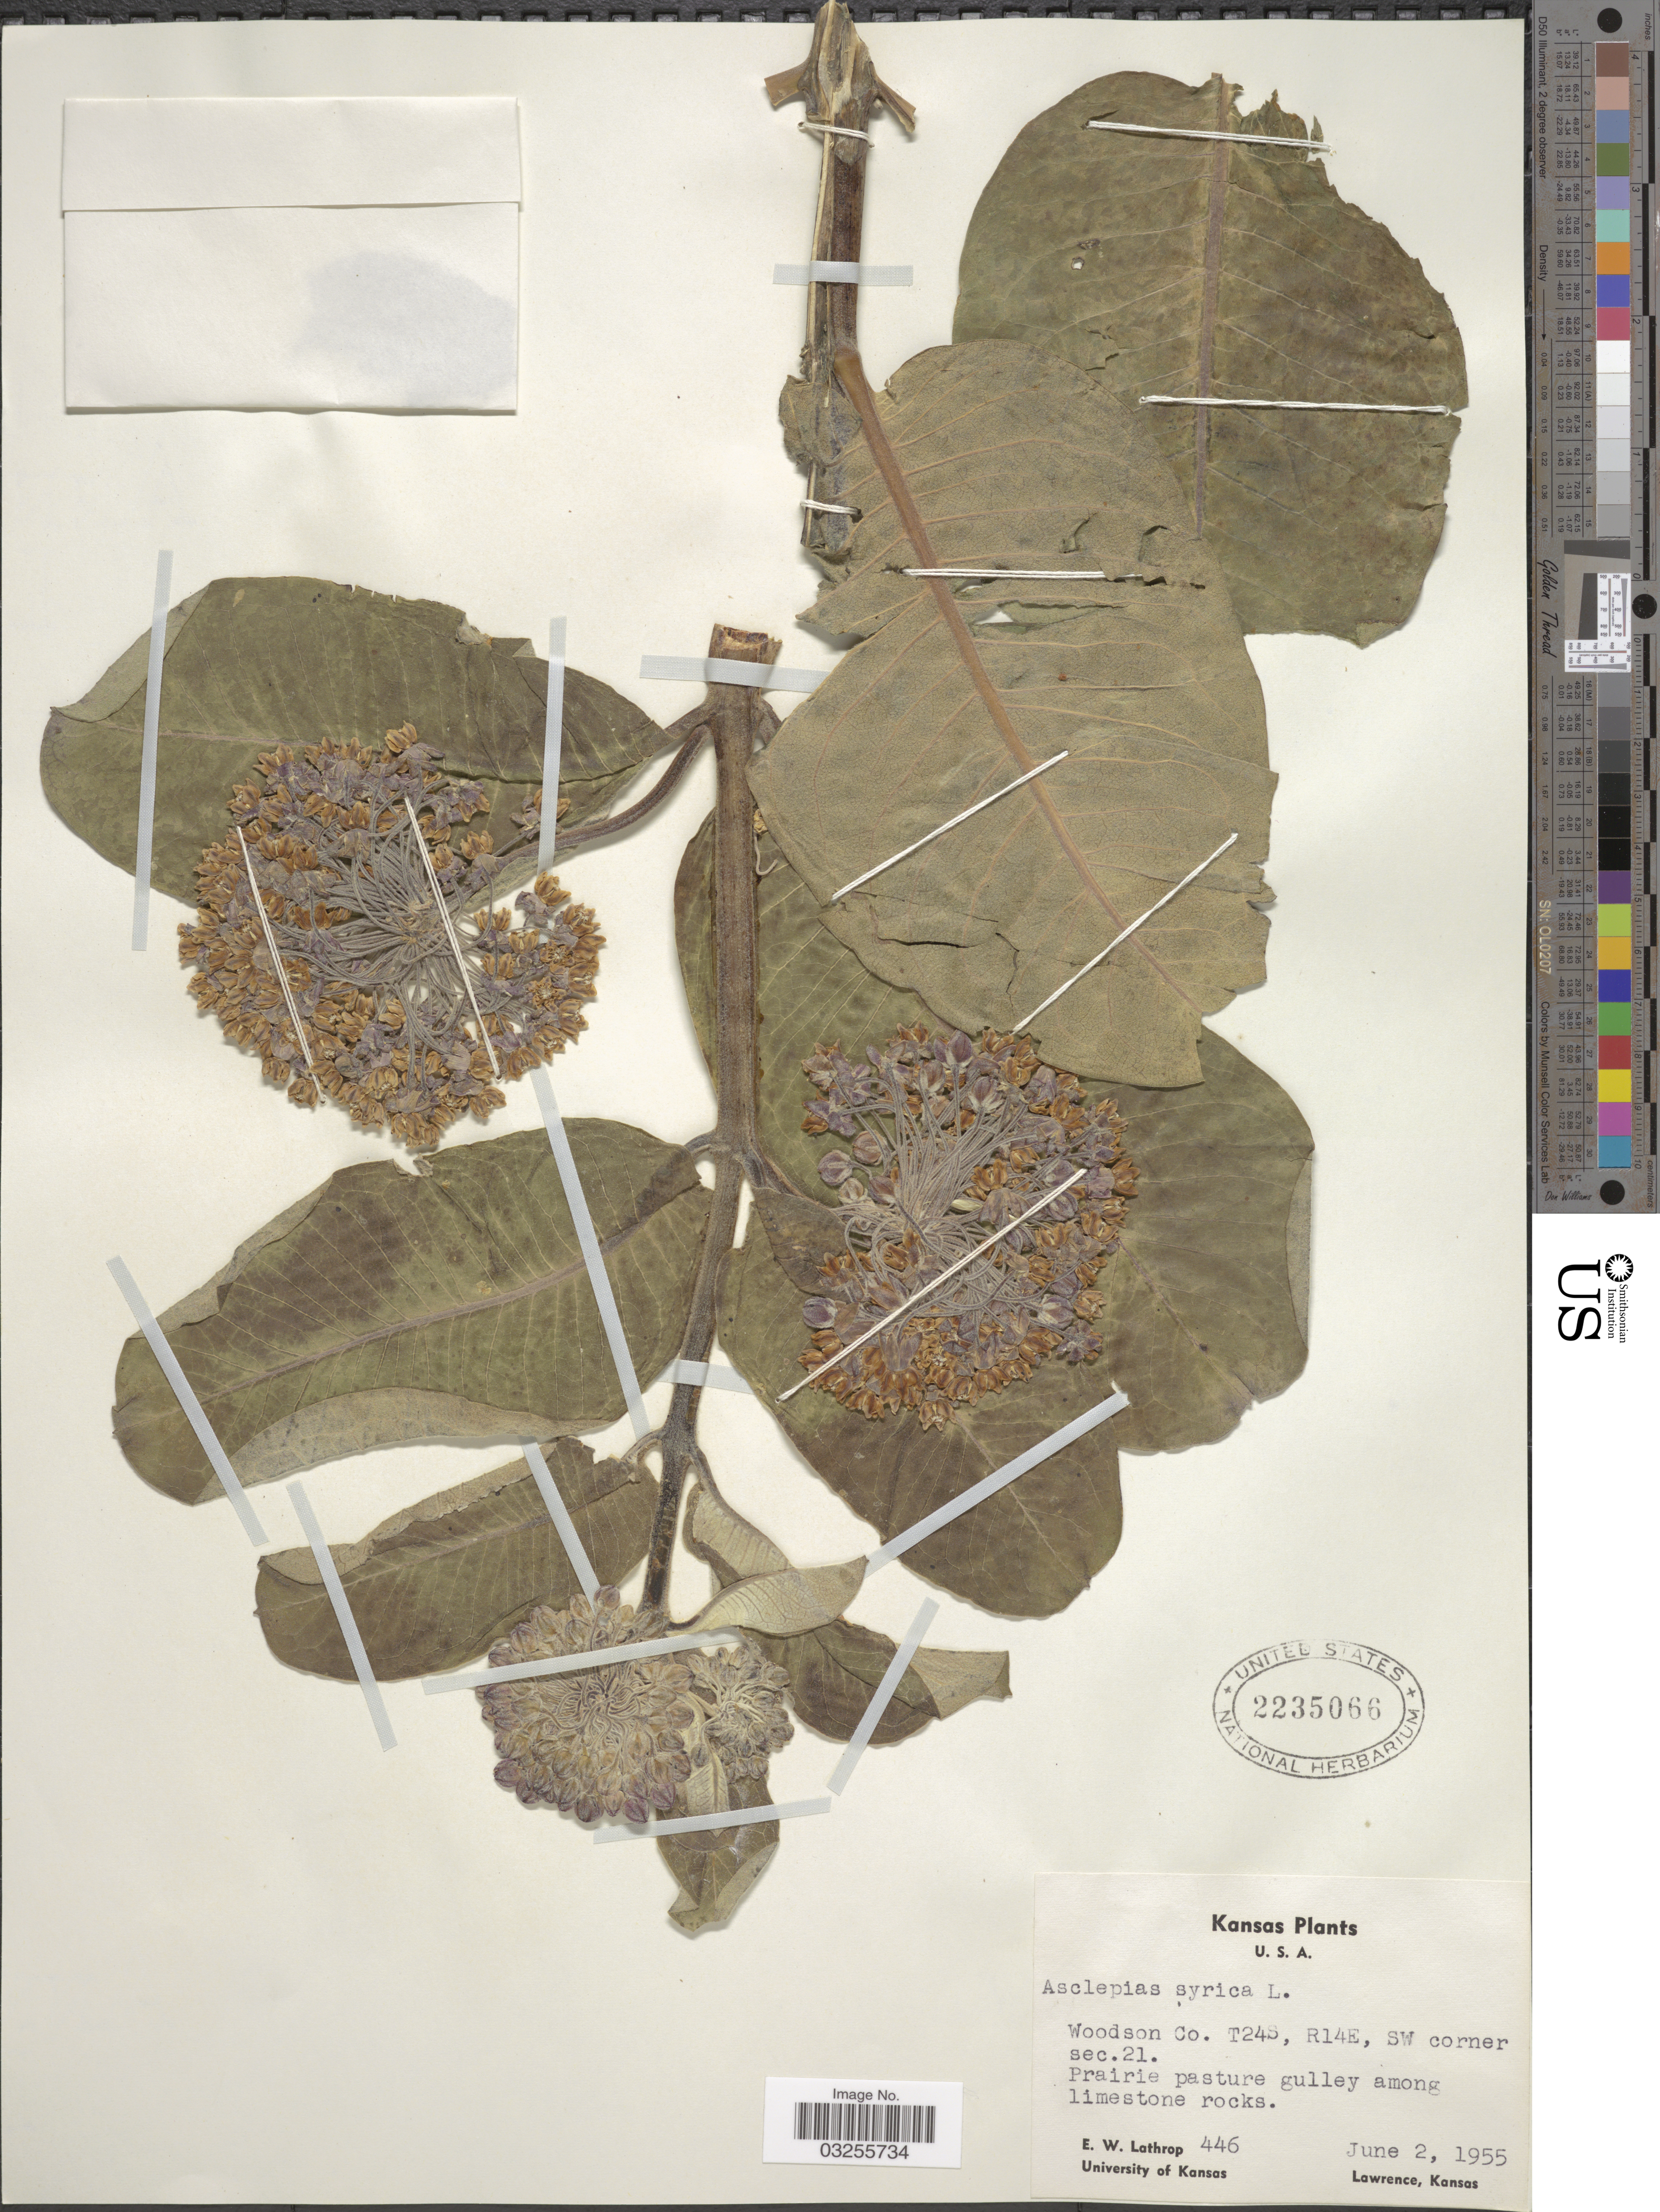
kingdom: Plantae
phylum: Tracheophyta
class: Magnoliopsida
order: Gentianales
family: Apocynaceae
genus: Asclepias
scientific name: Asclepias syriaca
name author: L.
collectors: E. W. Lathrop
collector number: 446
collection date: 1955-06-02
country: United States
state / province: Kansas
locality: Woodson Co. T24S, R14E, SW corner Sec.21.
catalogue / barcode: US 2235066